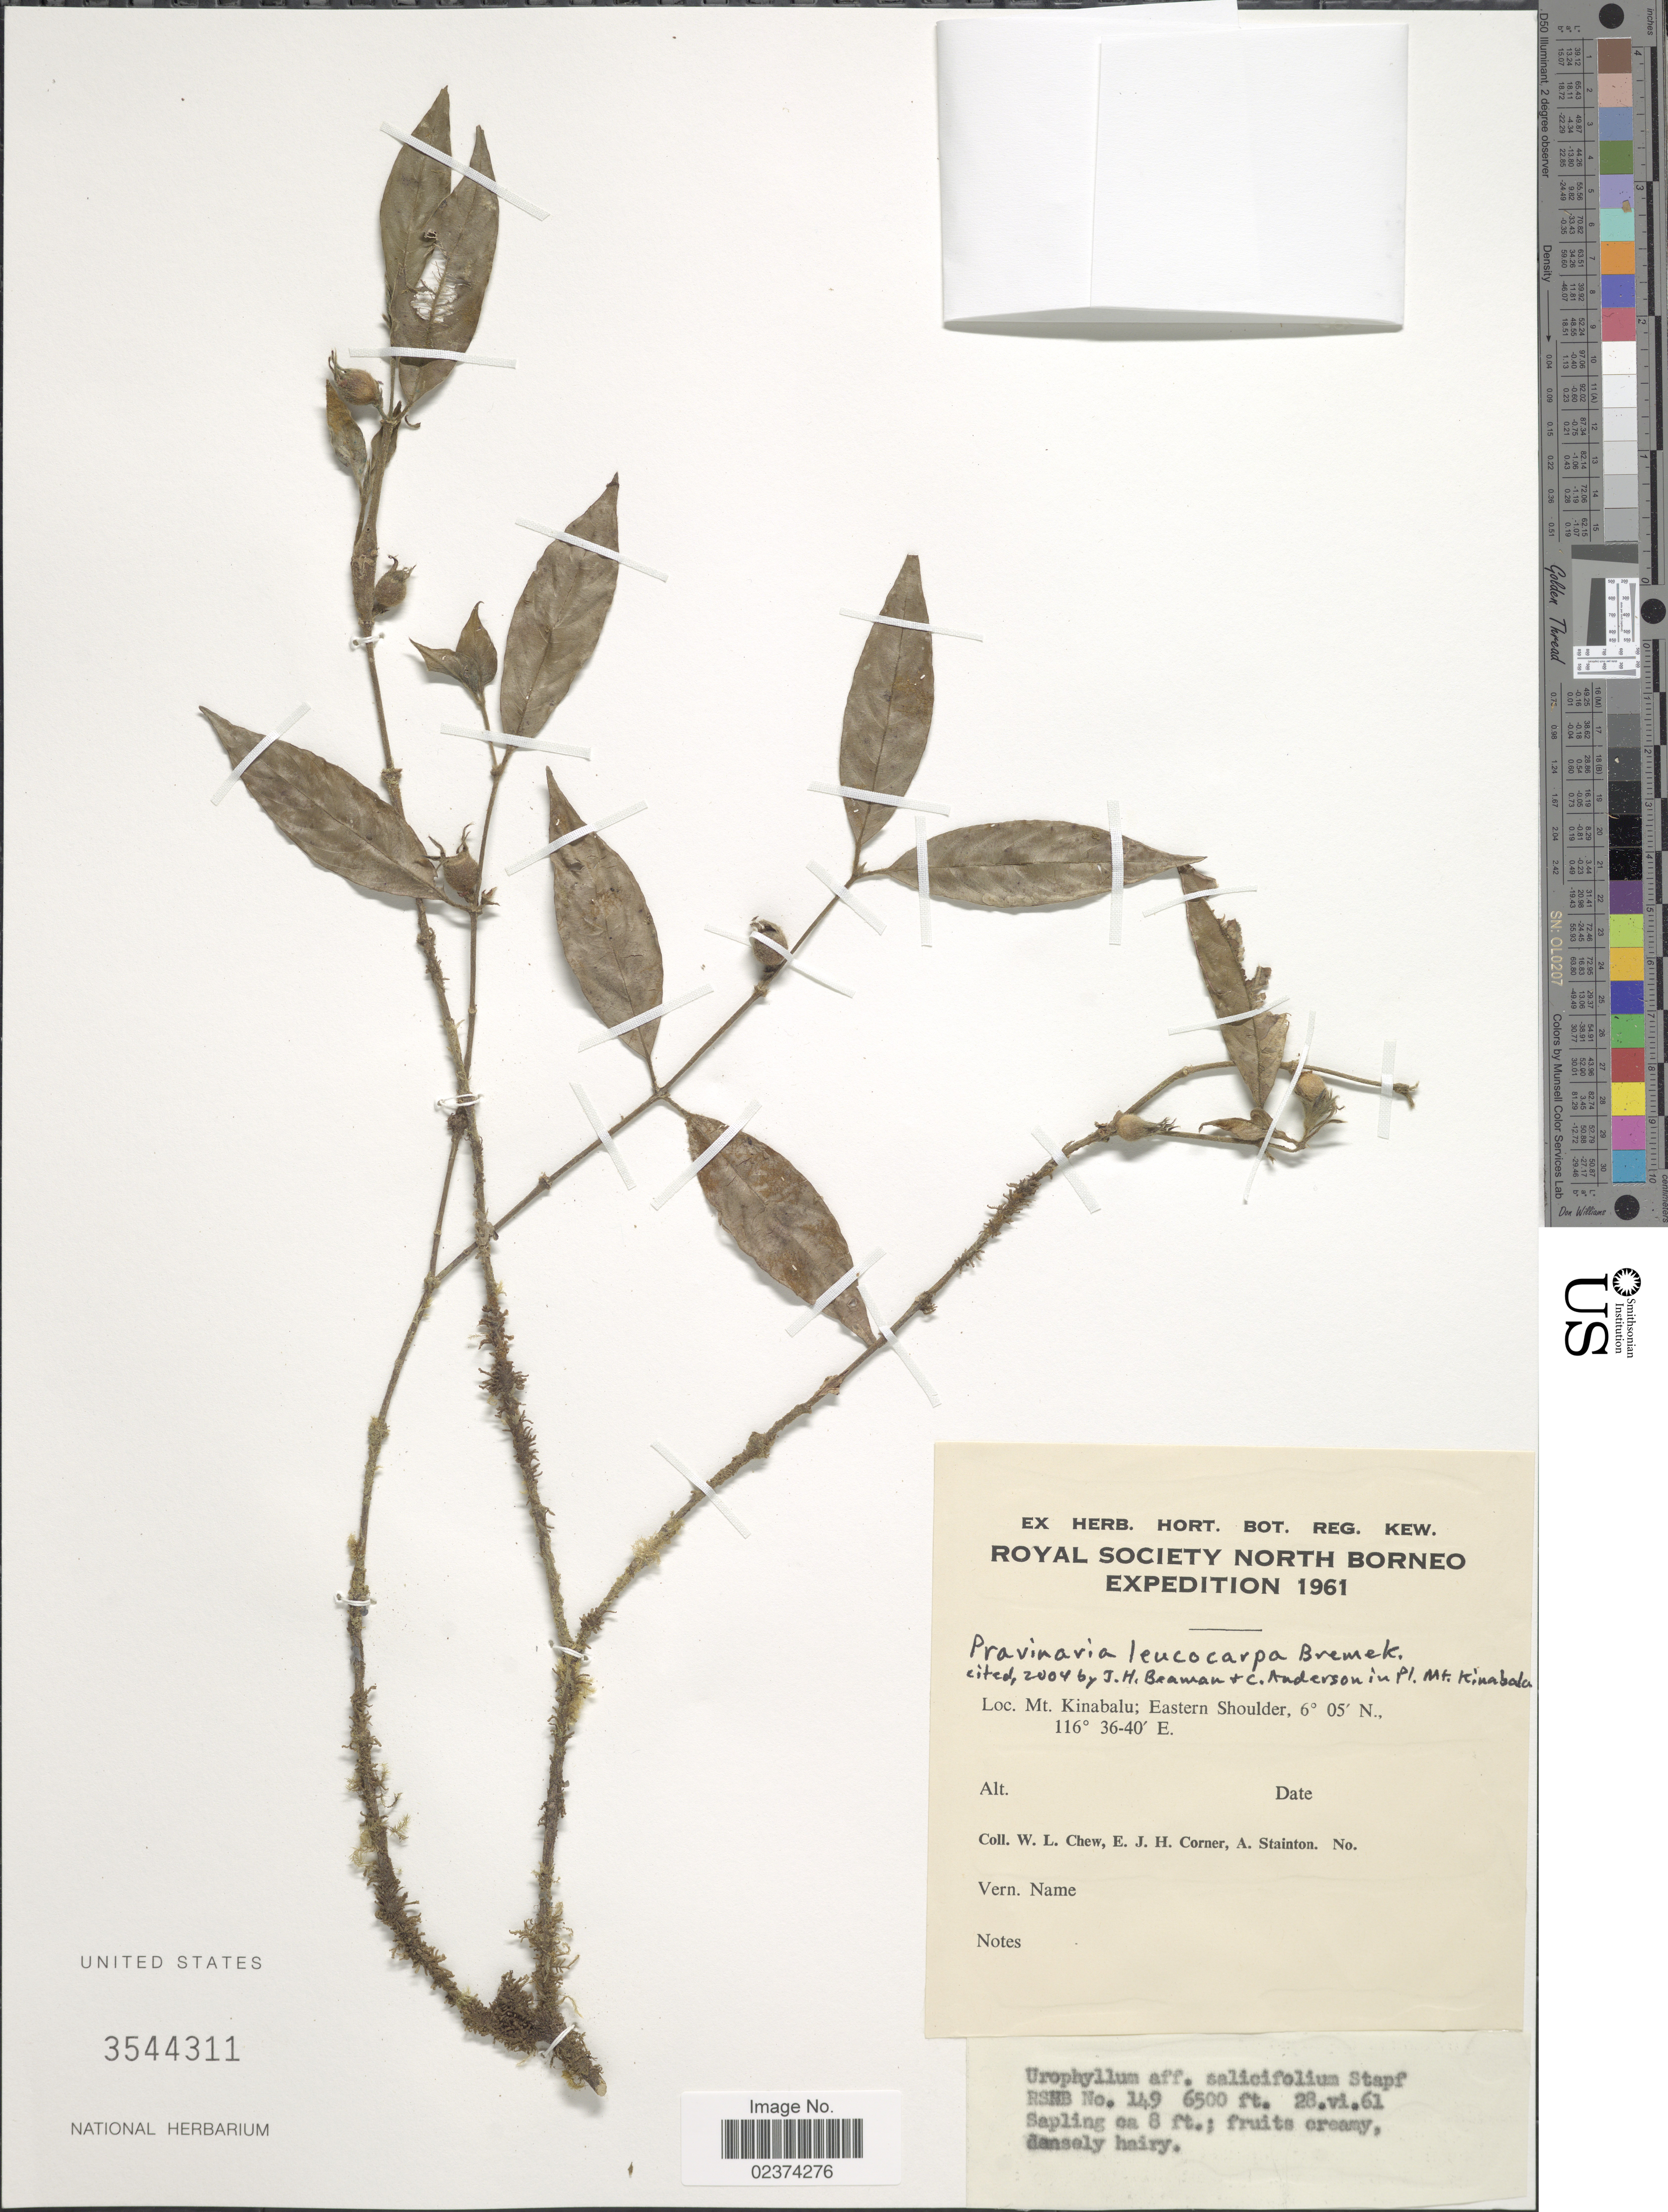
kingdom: Plantae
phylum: Tracheophyta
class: Magnoliopsida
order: Gentianales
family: Rubiaceae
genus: Pravinaria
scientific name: Pravinaria leucocarpa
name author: Bremek.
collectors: W. Chew, E. Corner & A. Stainton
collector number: RSNB149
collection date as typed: Transcribed d/m/y: 28/6/61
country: Malaysia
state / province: Sabah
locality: North Borneo. Mt. Kinabalu; Eastern Shoulder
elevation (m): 1981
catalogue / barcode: US 3544311